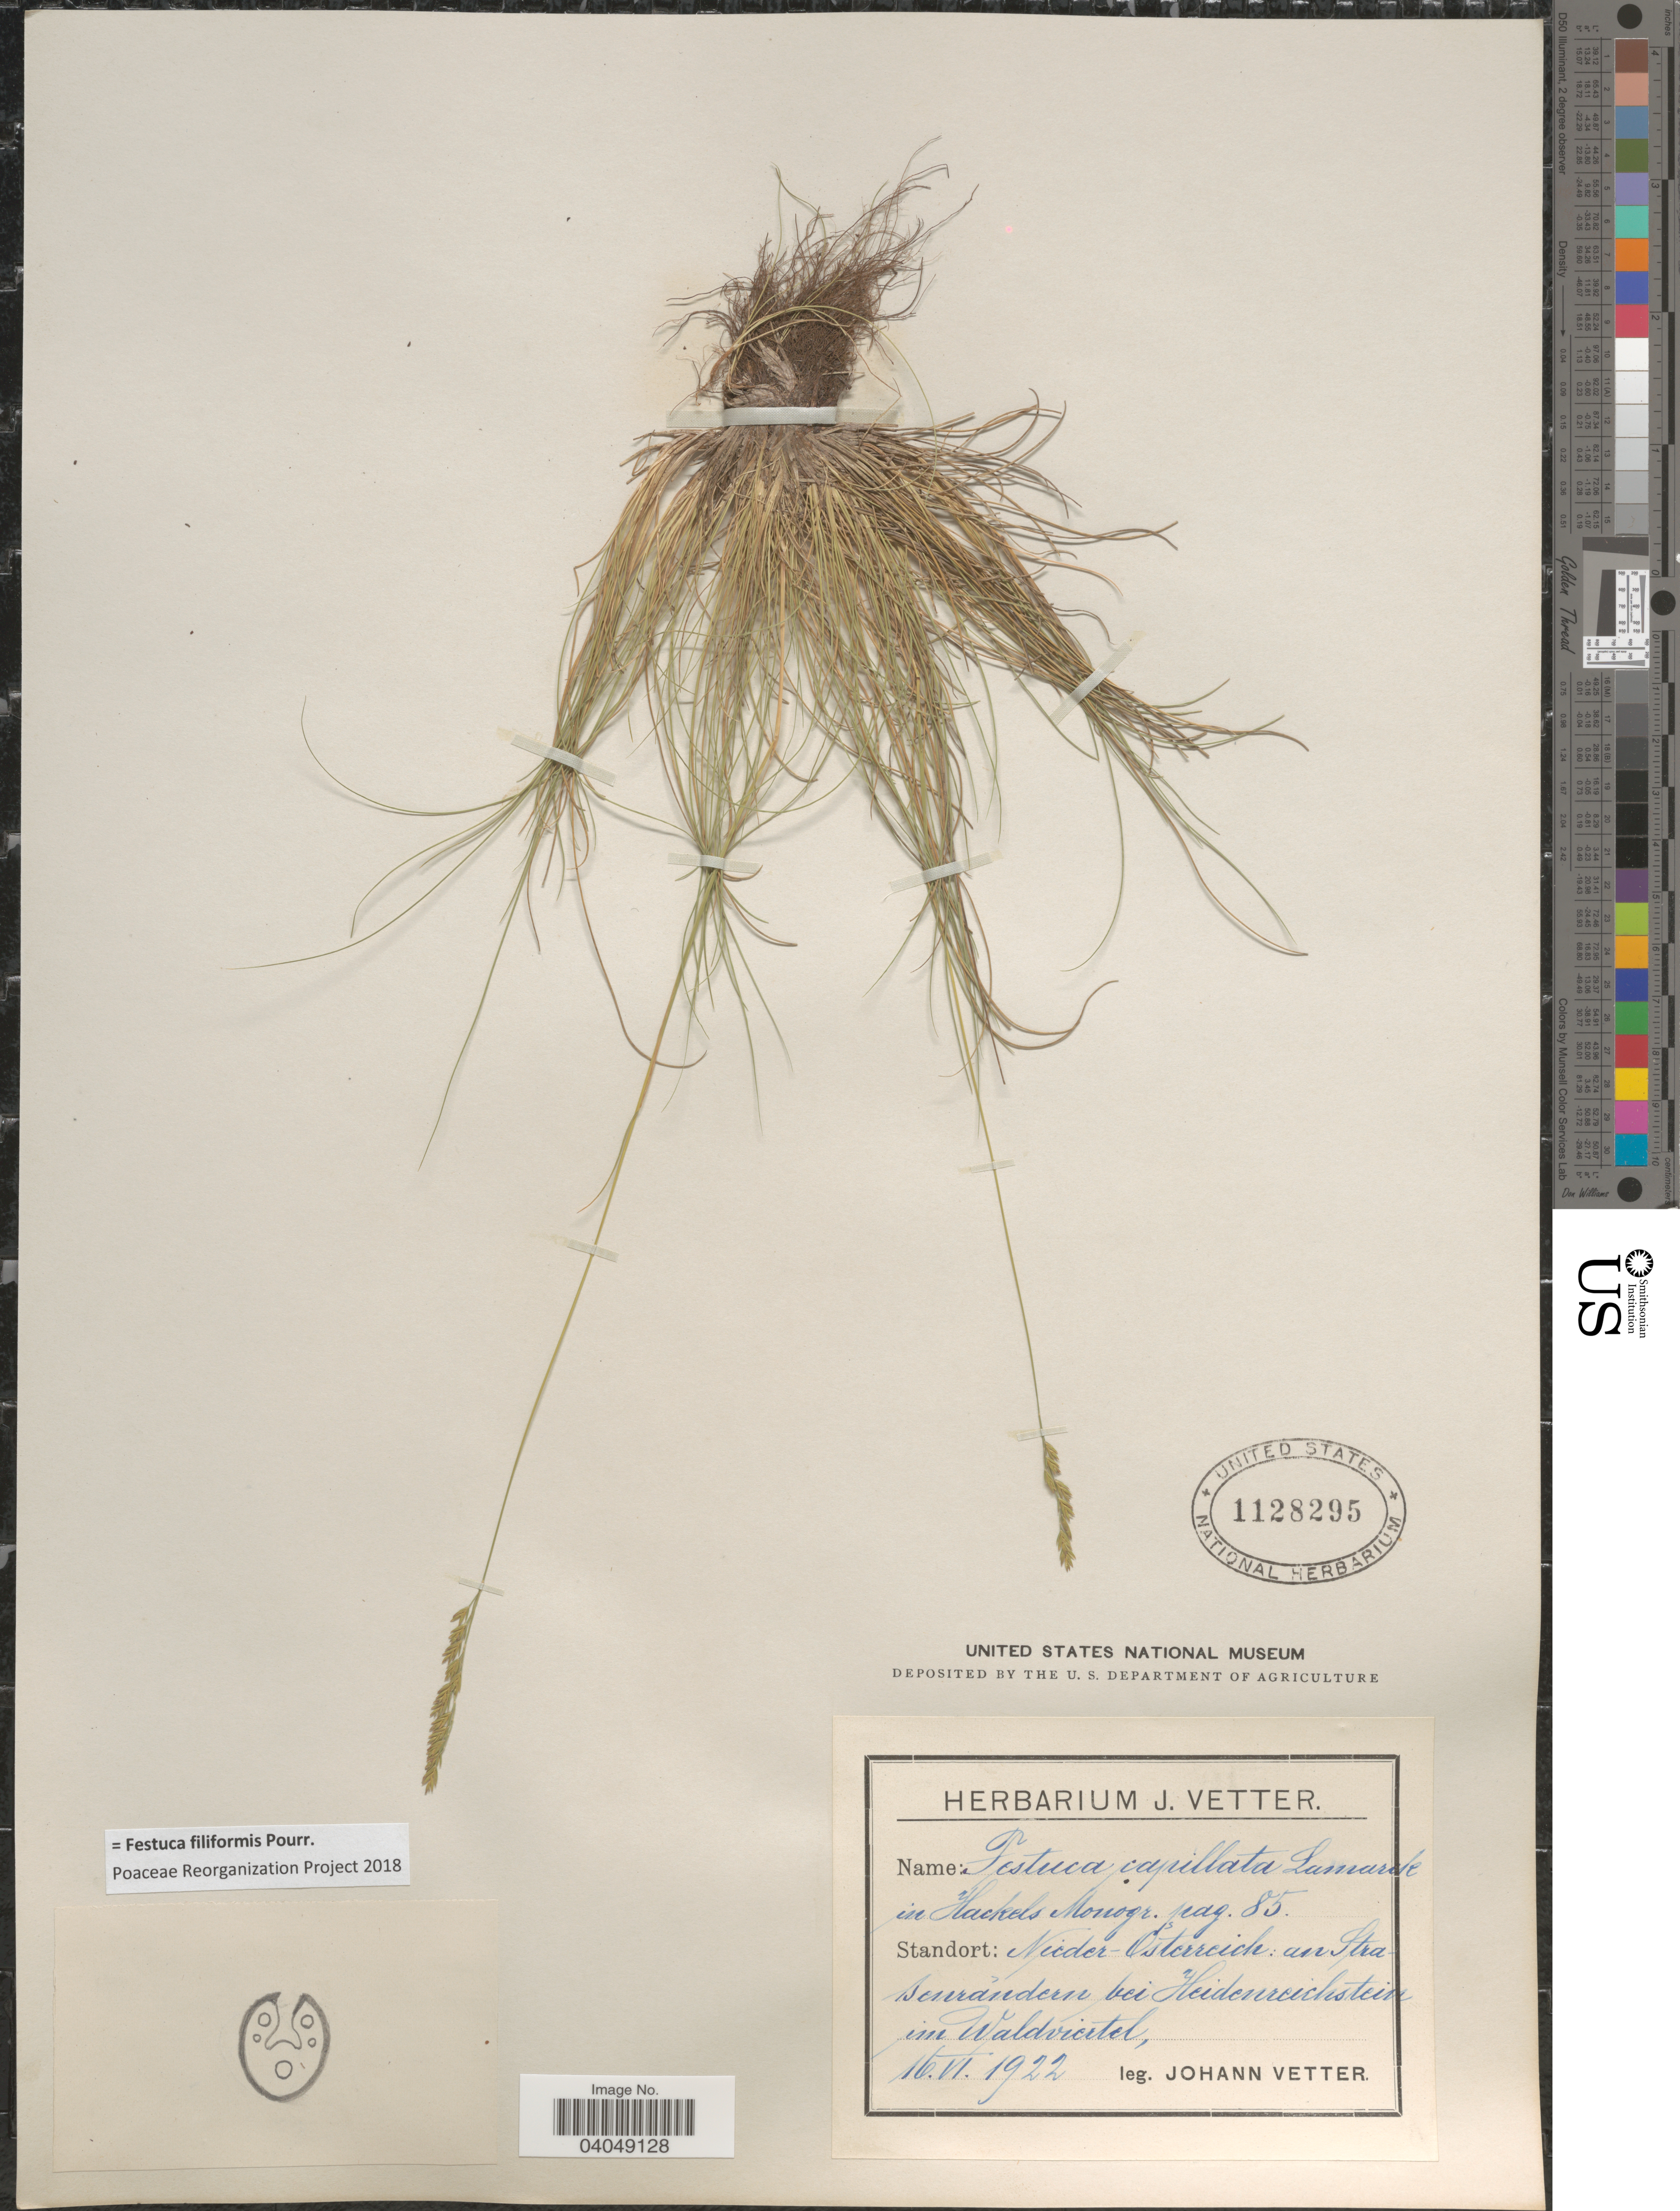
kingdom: Plantae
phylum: Tracheophyta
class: Liliopsida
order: Poales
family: Poaceae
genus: Festuca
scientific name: Festuca filiformis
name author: Pourr.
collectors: J. Vetter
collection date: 1922-06-16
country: Austria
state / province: Niederosterreich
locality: An Strassenrandern bei Heidenreichstein im Waldviertel.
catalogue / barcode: US 1128295